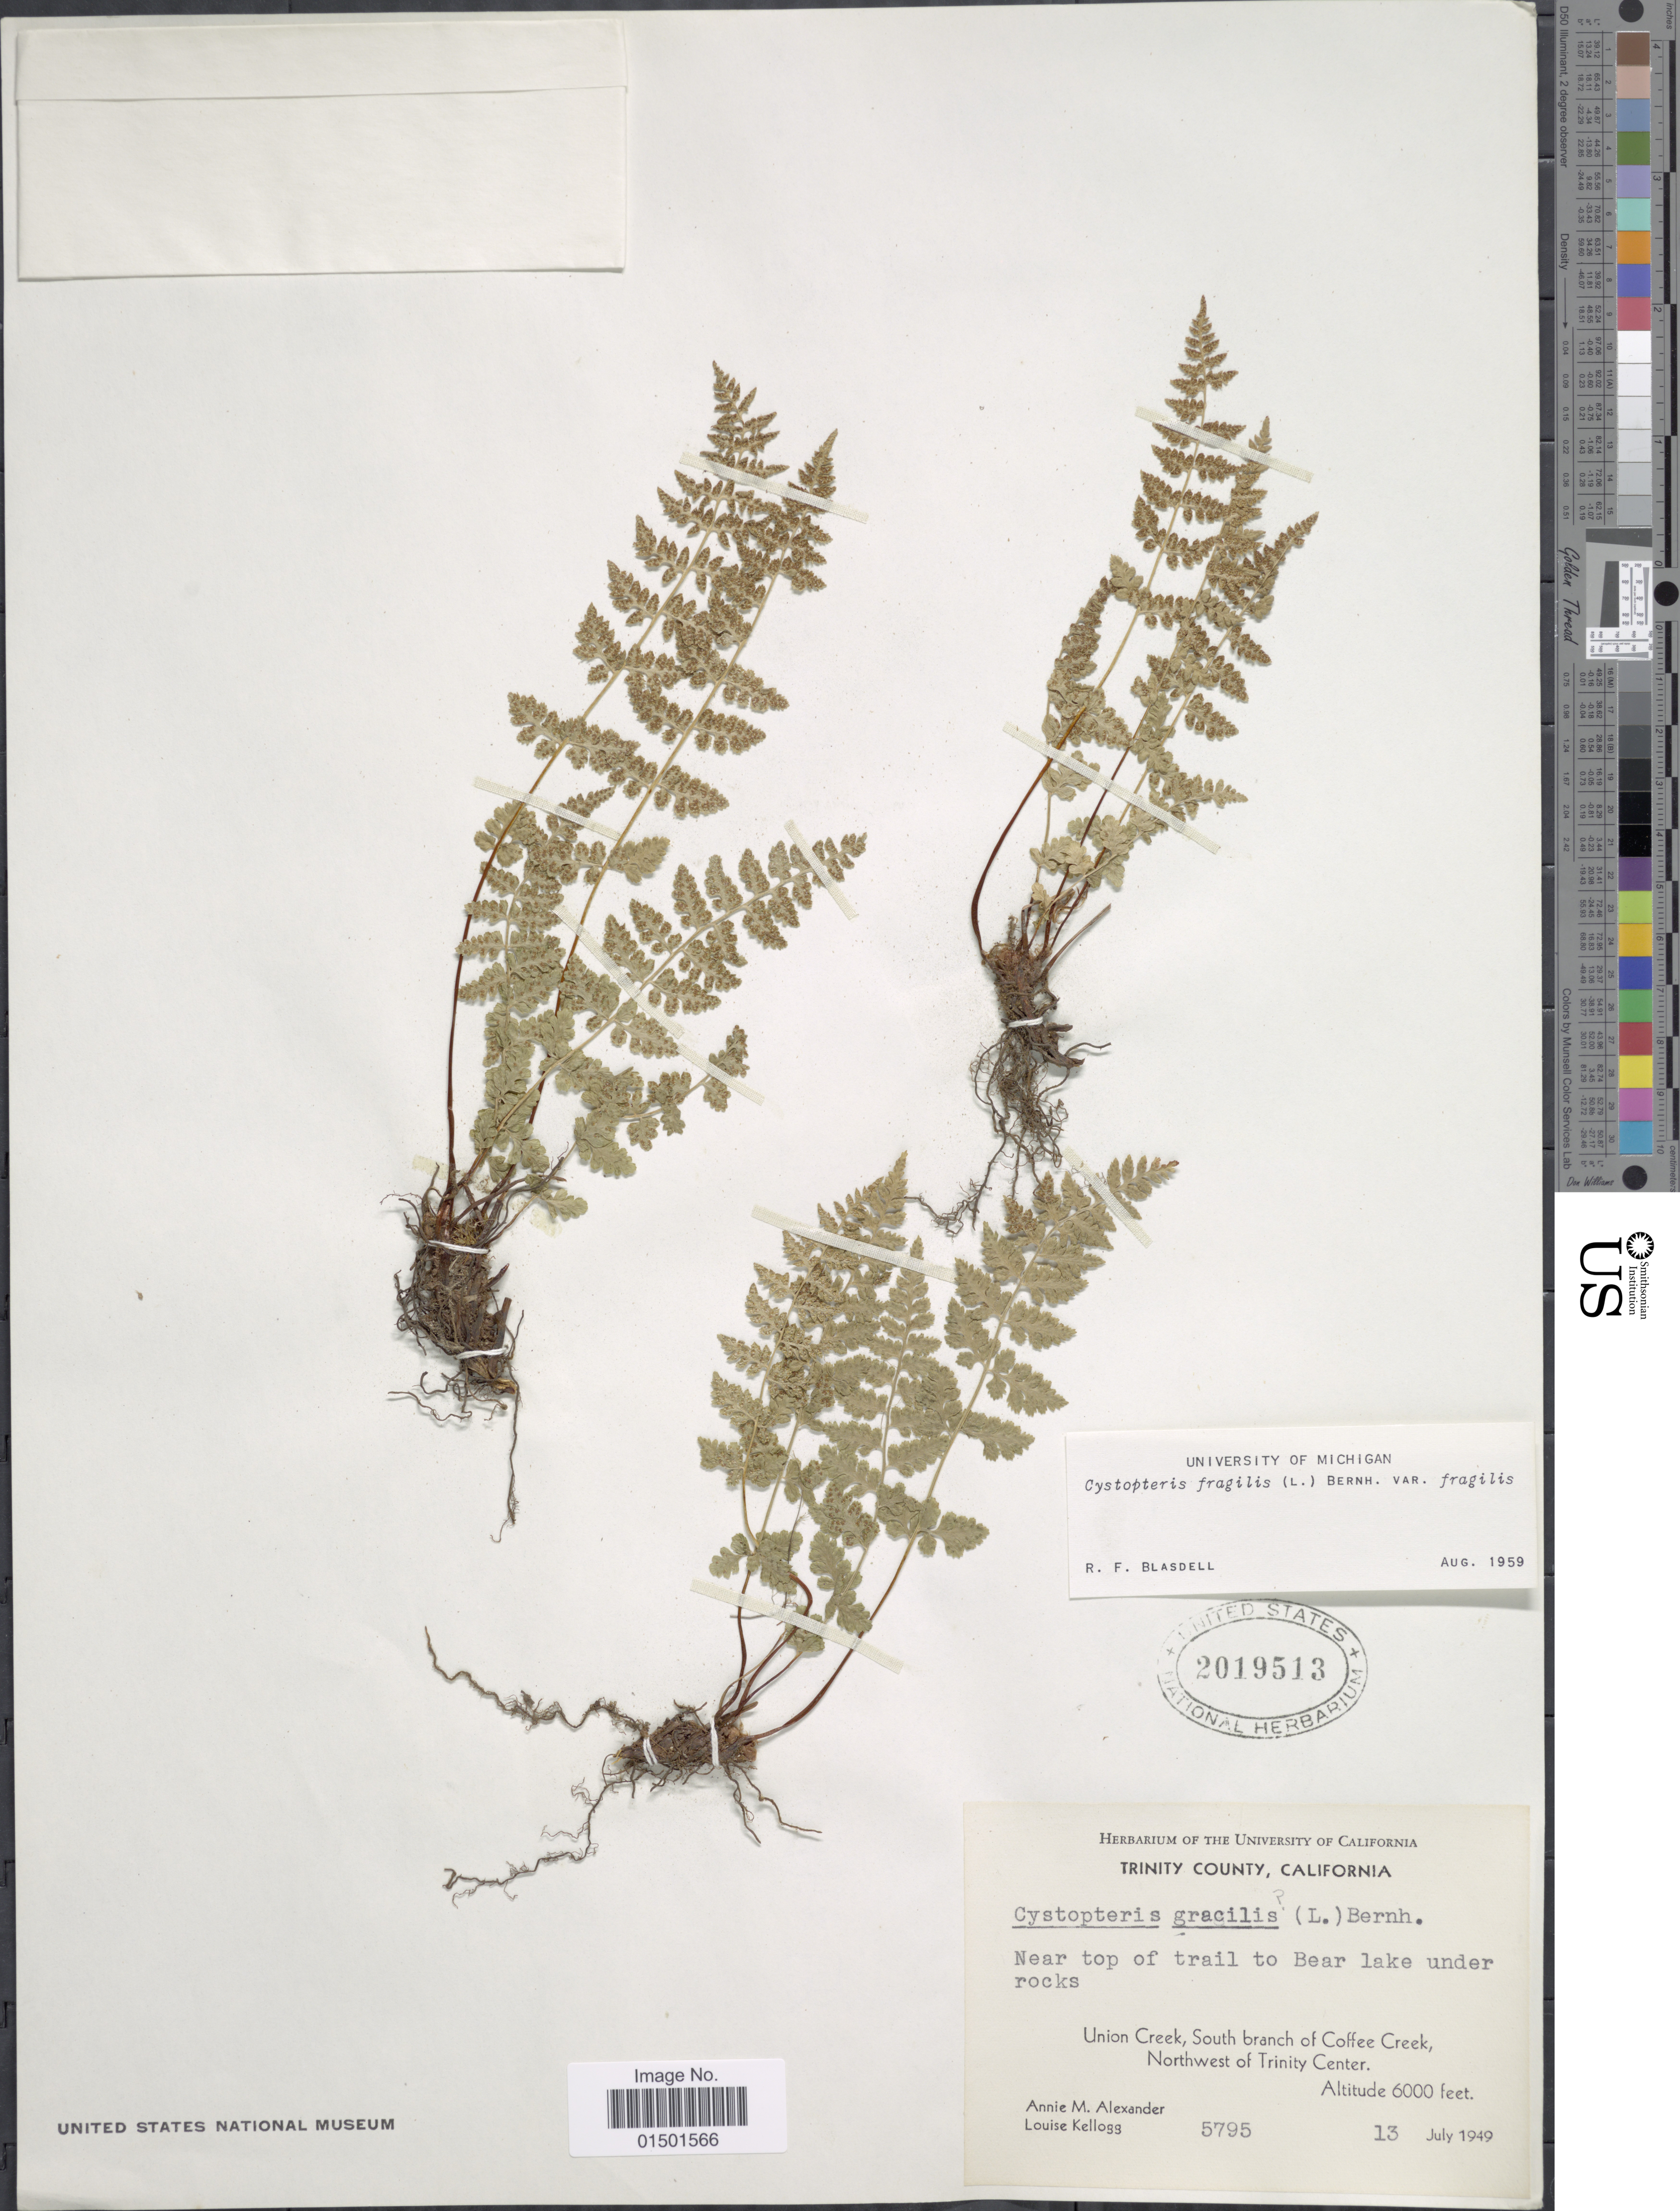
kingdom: Plantae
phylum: Tracheophyta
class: Polypodiopsida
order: Polypodiales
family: Cystopteridaceae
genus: Cystopteris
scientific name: Cystopteris fragilis var. fragilis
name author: (L.) Bernh.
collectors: A. M. Alexander & L. Kellogg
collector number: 5795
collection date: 1949-07-13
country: United States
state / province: California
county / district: Trinity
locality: Trinity County. Near Top of trail to Bear lake under rocks. Union Creek, South Branch of Coffee Creek, Northwest of Trinity Center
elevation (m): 1829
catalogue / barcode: US 2019513